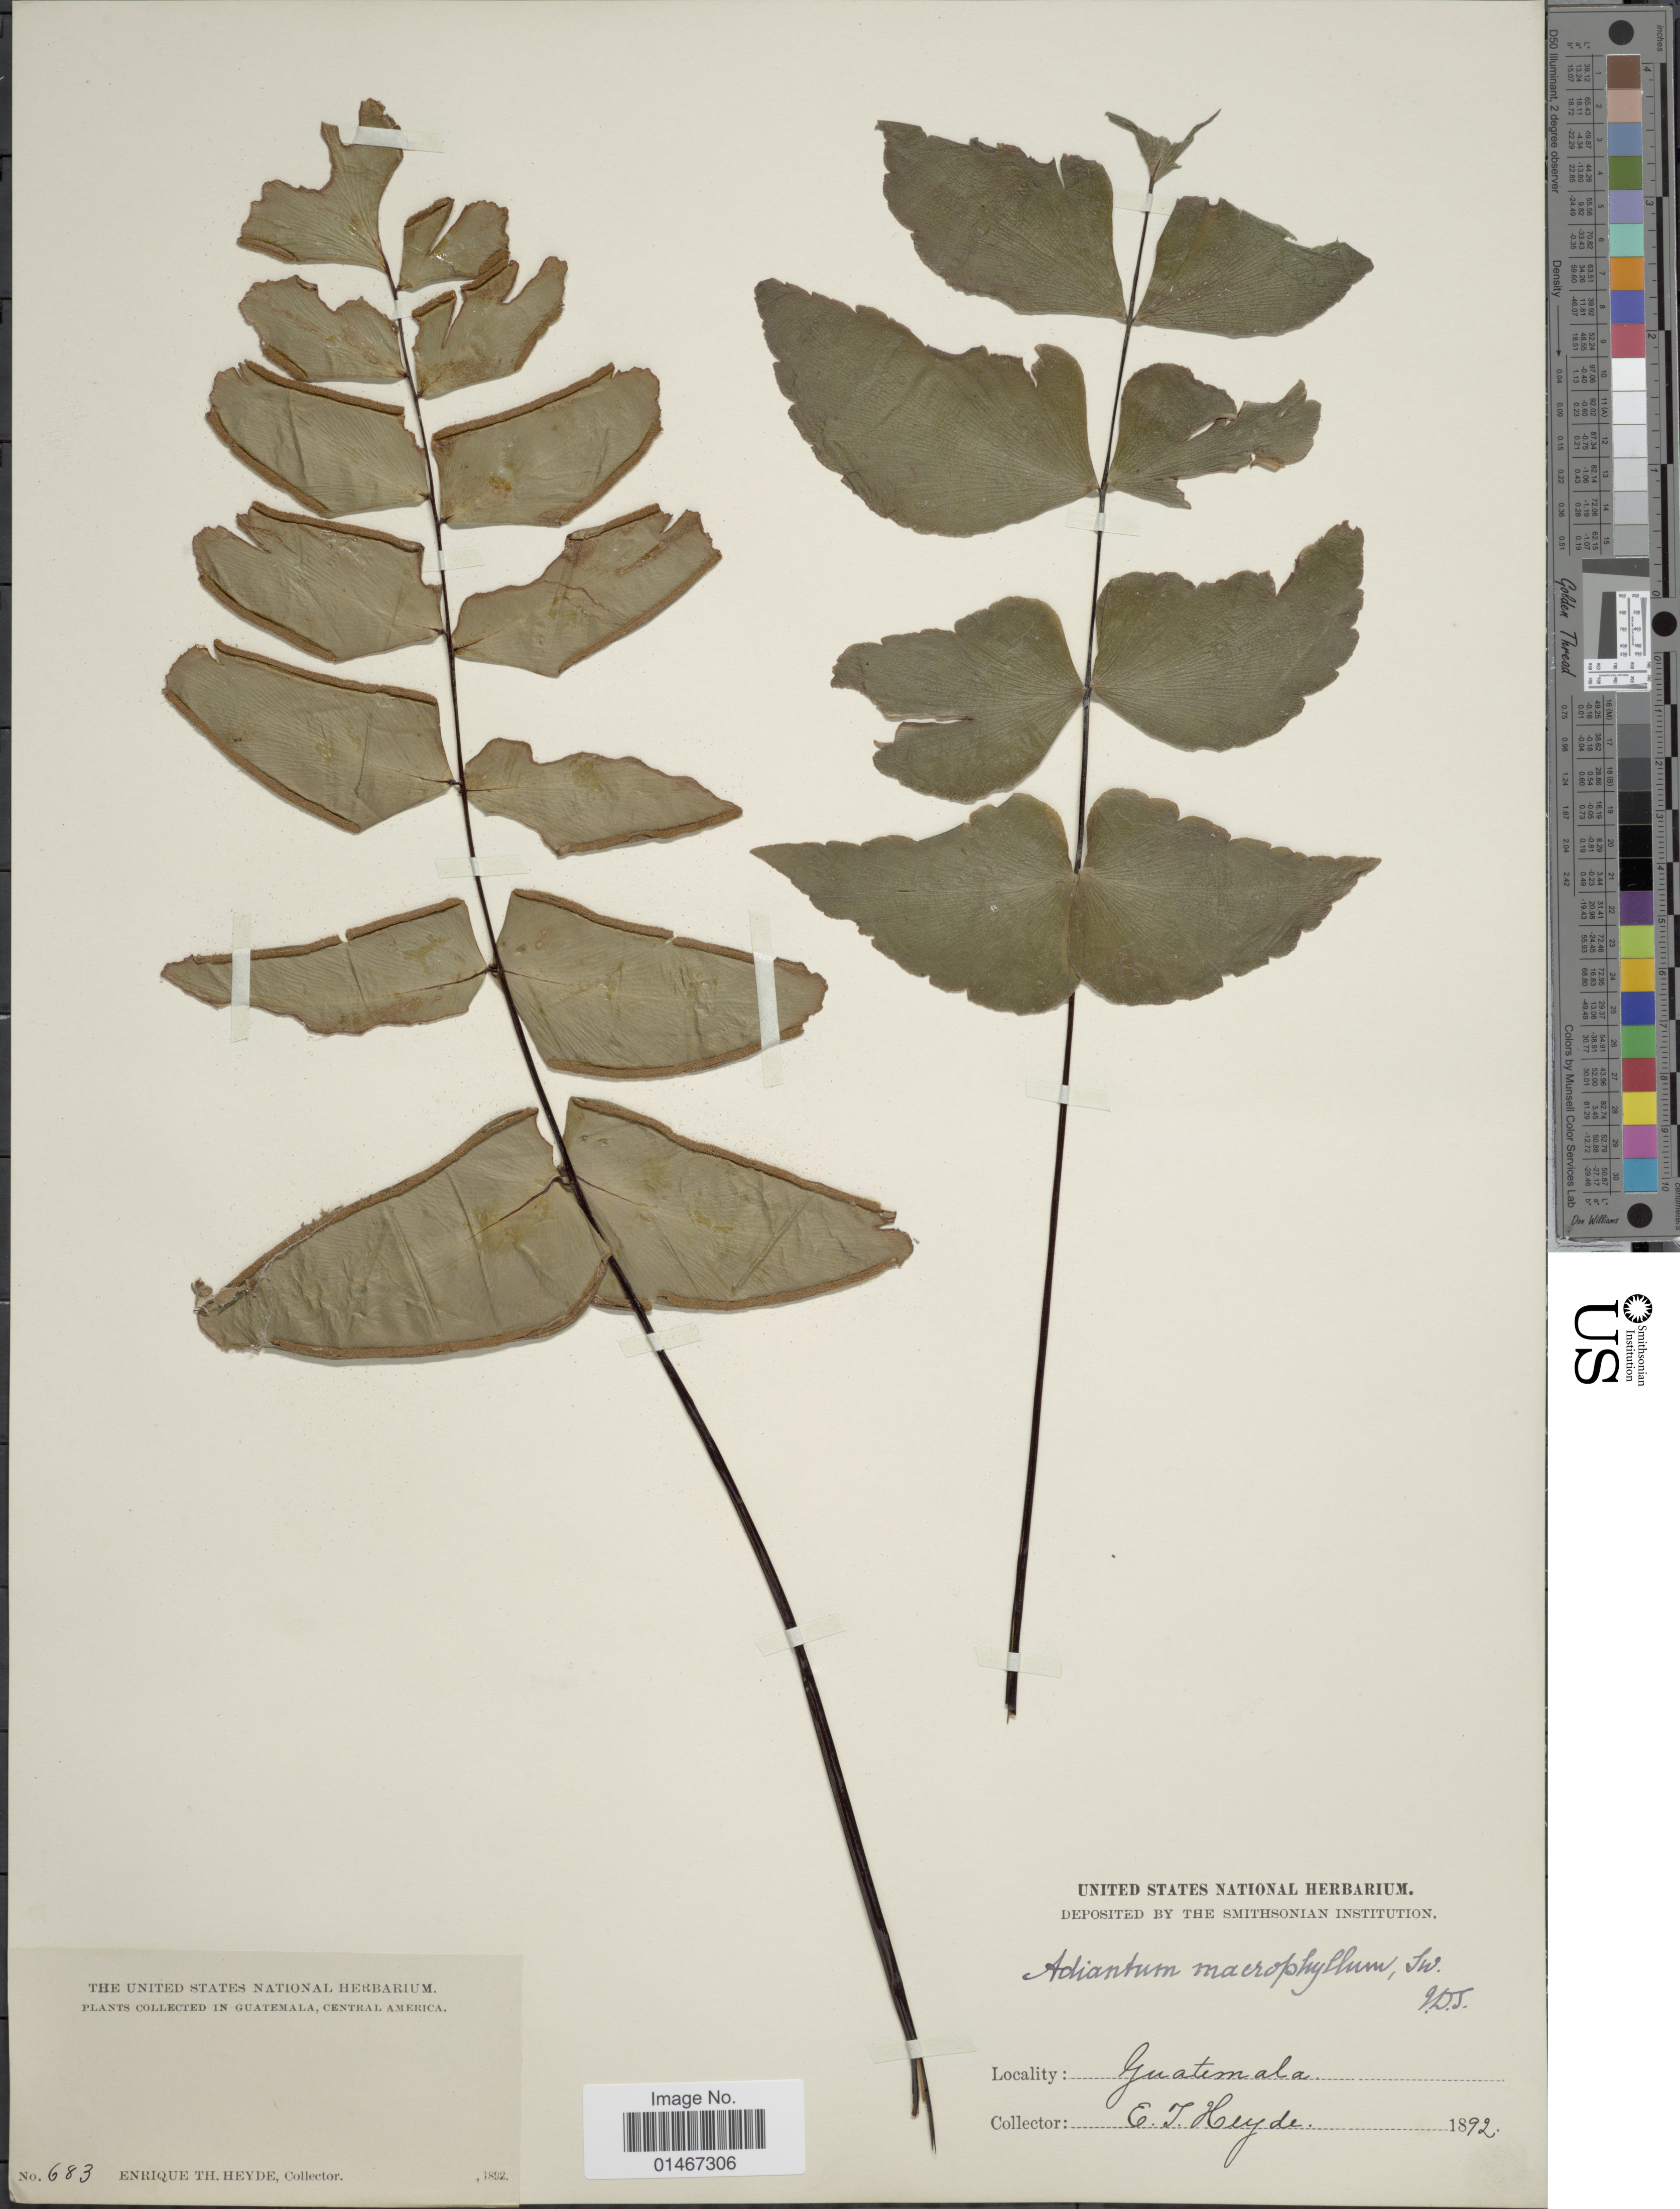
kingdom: Plantae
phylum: Tracheophyta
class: Polypodiopsida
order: Polypodiales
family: Pteridaceae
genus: Adiantum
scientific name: Adiantum macrophyllum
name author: Sw.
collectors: E. T. Heyde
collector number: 683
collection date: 1892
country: Guatemala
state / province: Guatemala